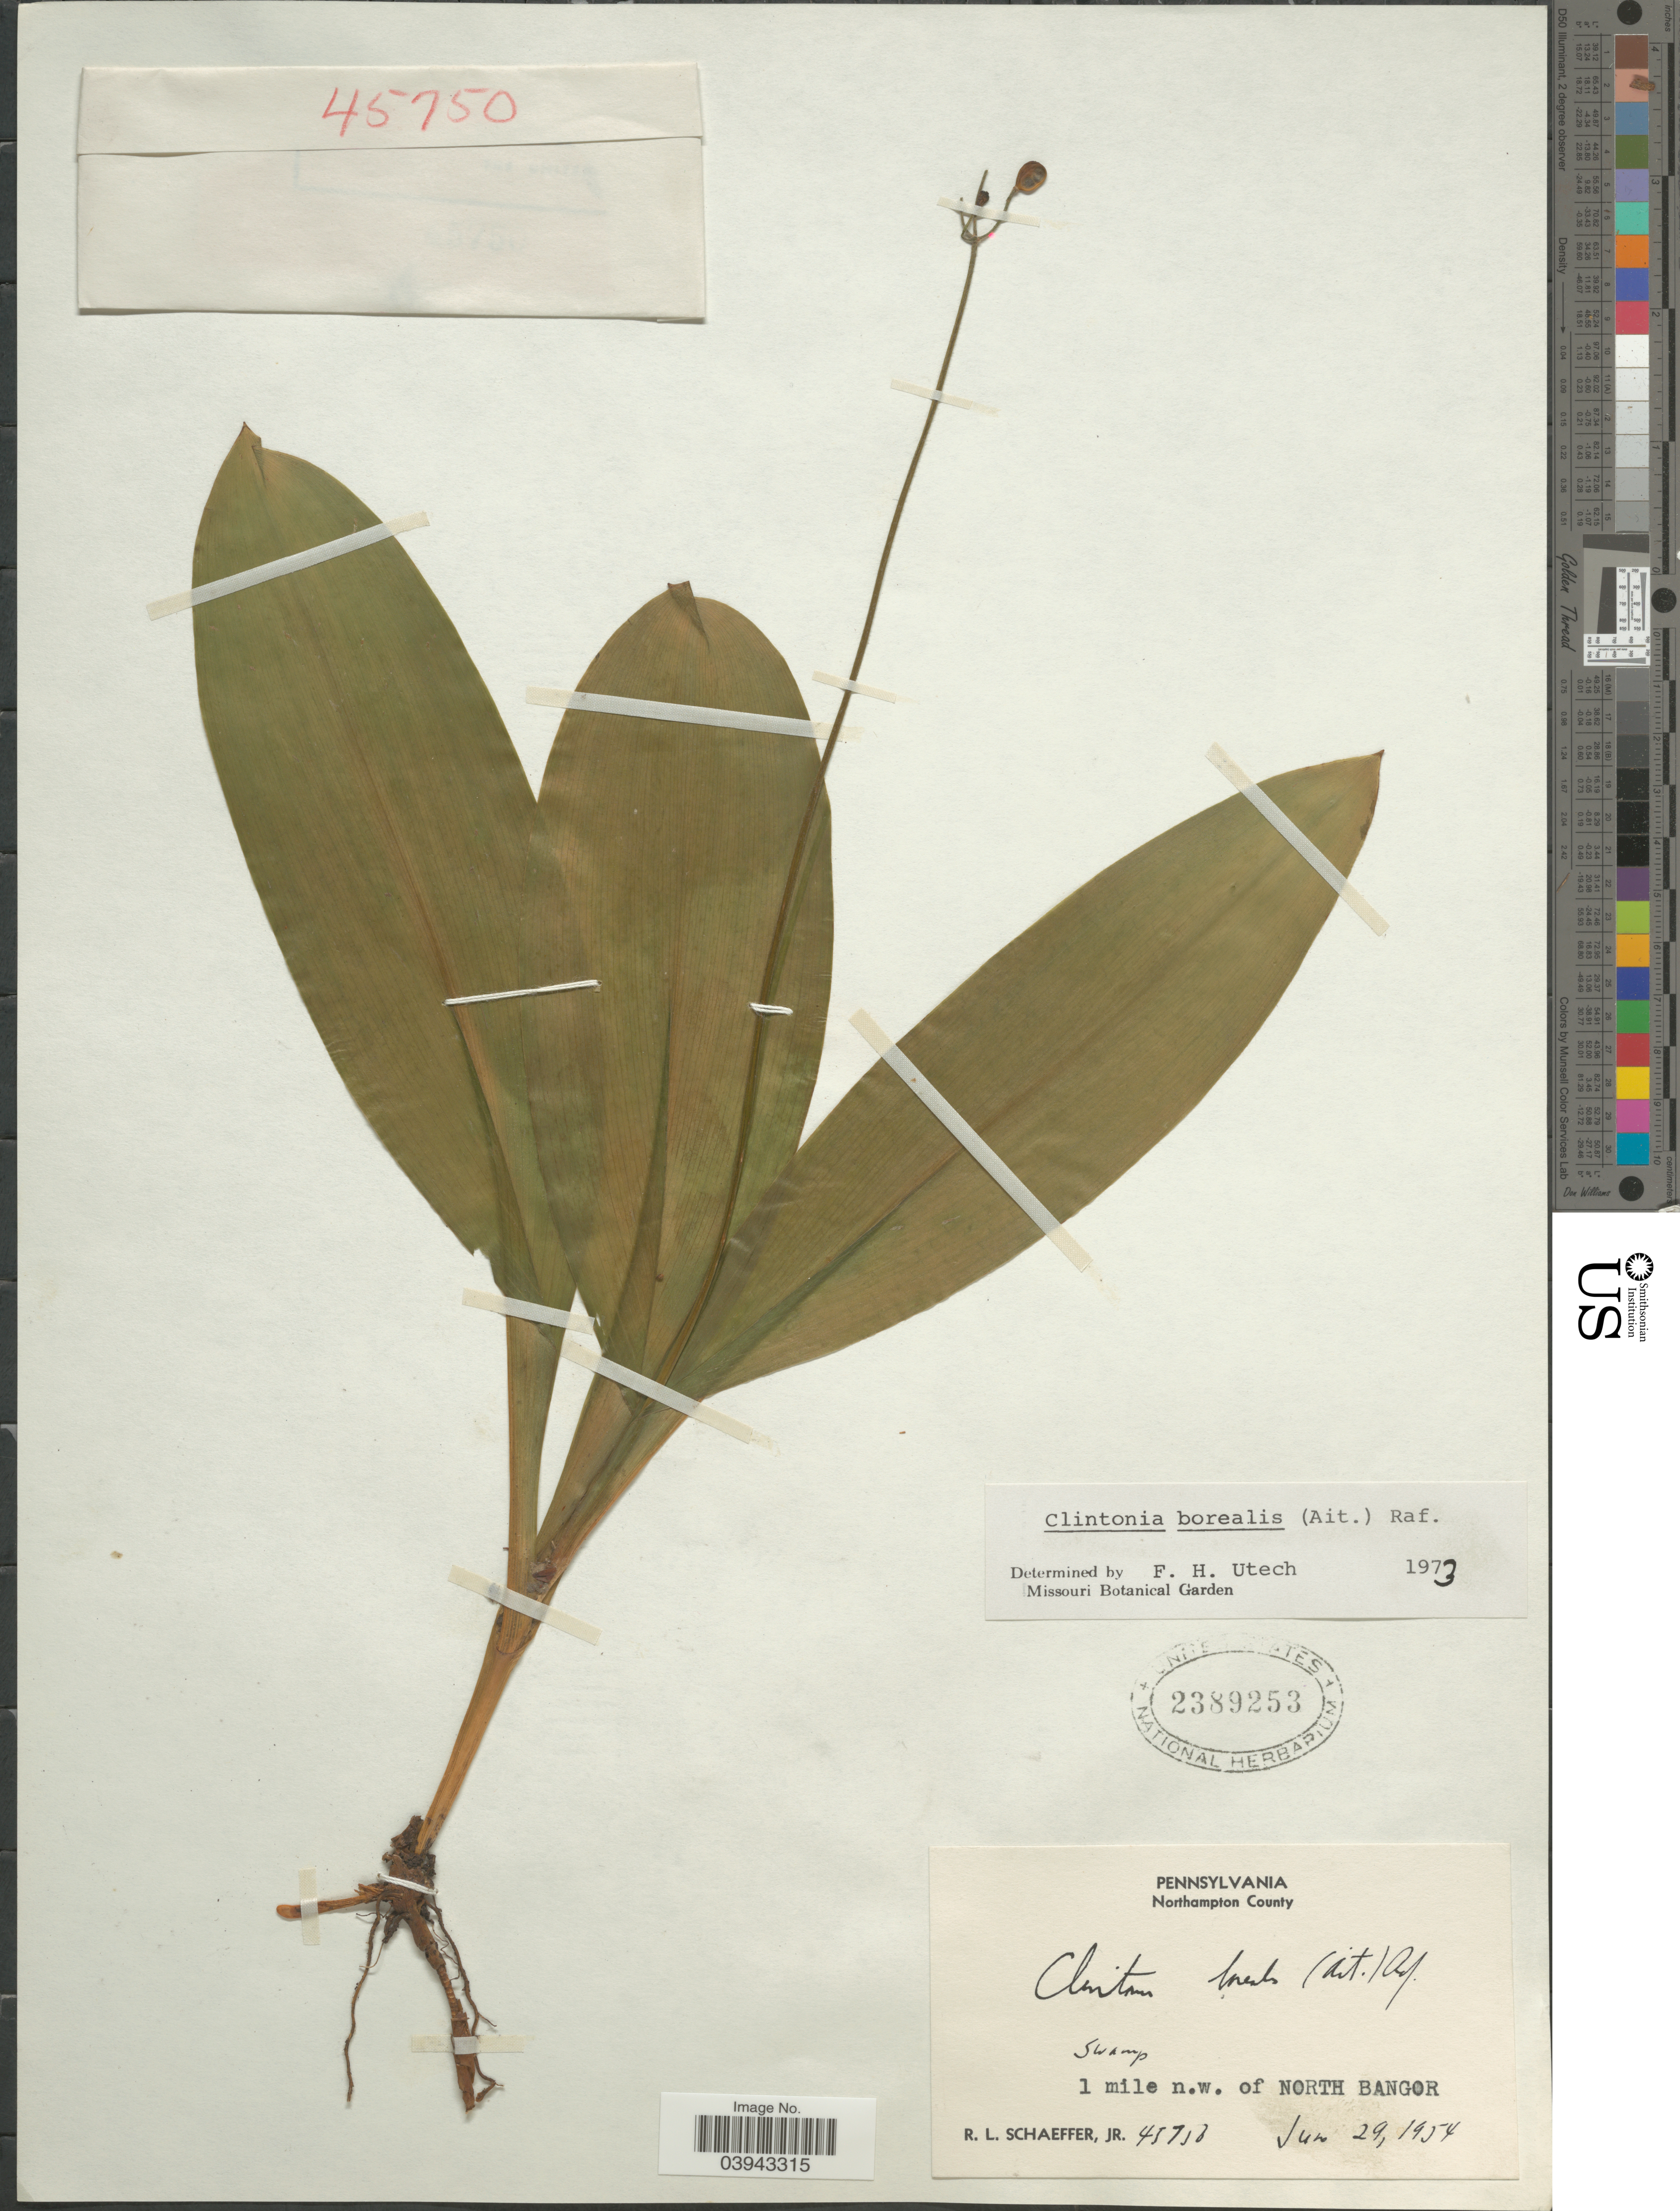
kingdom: Plantae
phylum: Tracheophyta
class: Liliopsida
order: Liliales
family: Liliaceae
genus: Clintonia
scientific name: Clintonia borealis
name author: (Aiton) Raf.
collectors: R. L. Schaeffer Jr.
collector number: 45756*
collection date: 1954-06-29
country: United States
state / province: Pennsylvania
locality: Northampton County. 1 mile n.w. of North Bangor.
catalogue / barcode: US 2389253